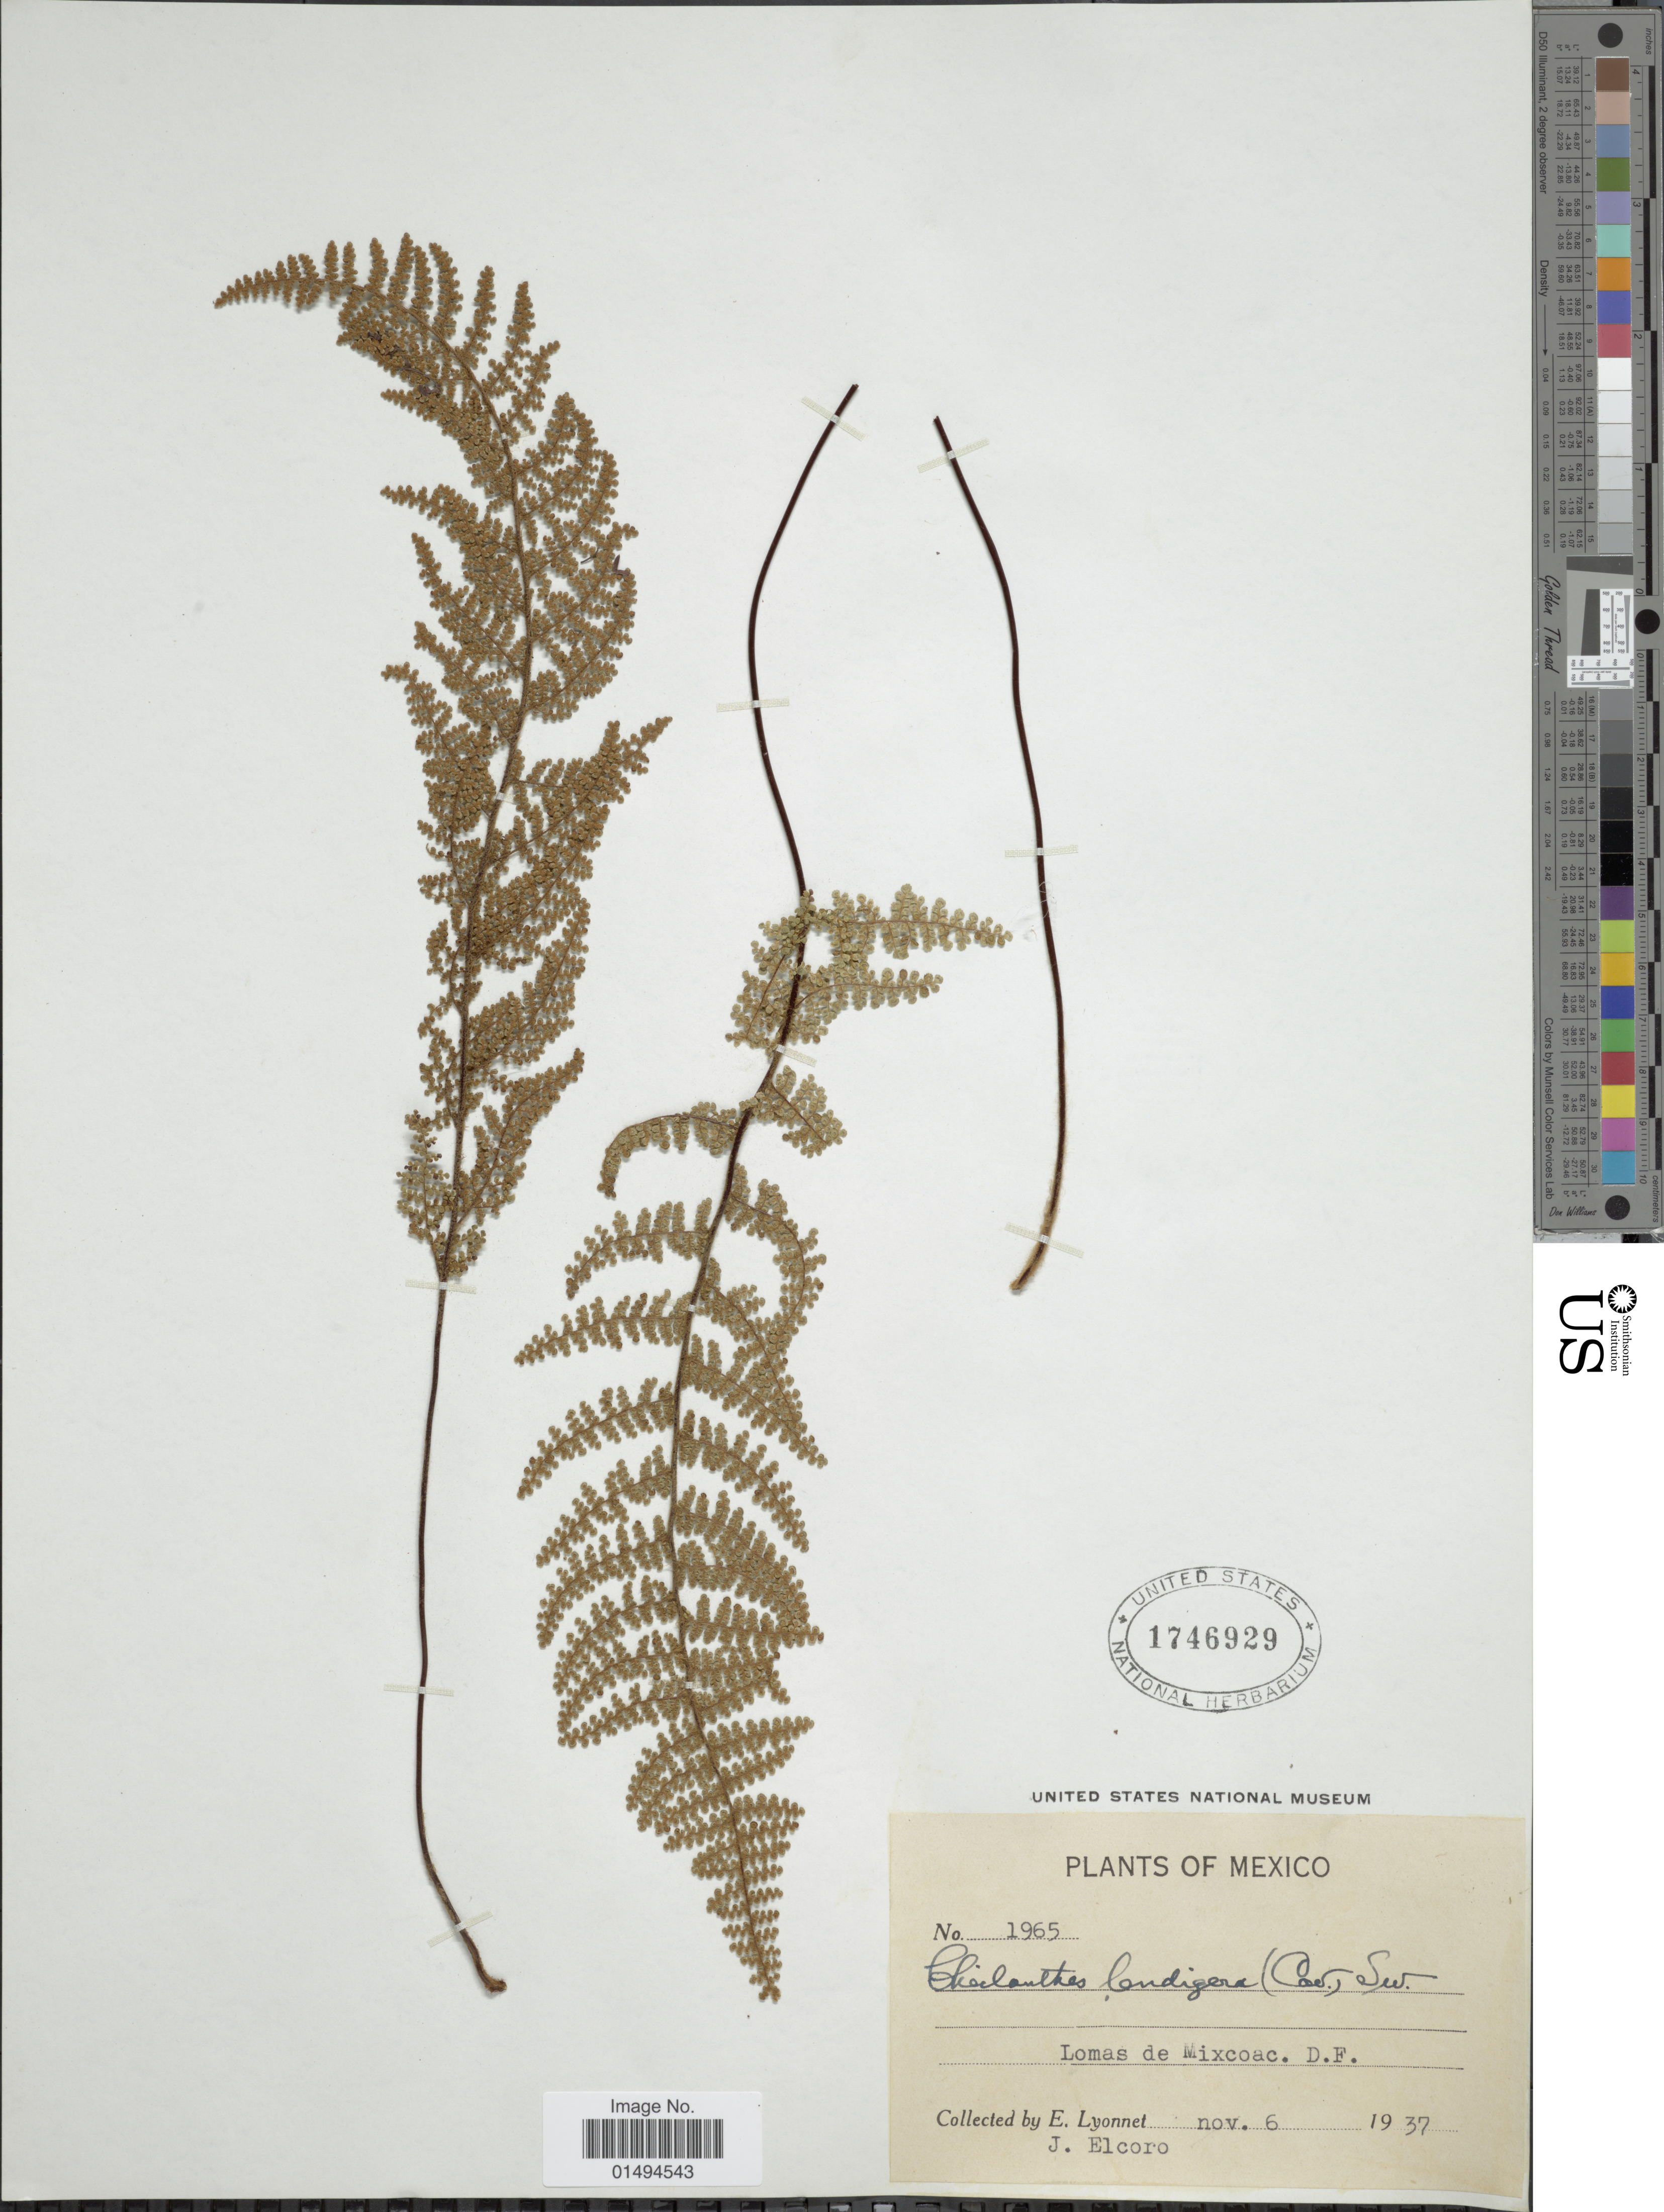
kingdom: Plantae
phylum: Tracheophyta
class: Polypodiopsida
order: Polypodiales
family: Pteridaceae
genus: Myriopteris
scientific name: Myriopteris lendigera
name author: (Cav.) J. Sm.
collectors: E. Lyonnet & J. Elcoro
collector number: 1965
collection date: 1937-11-06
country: Mexico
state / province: Distrito Federal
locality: Lomas de Mixcoac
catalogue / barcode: US 1746929